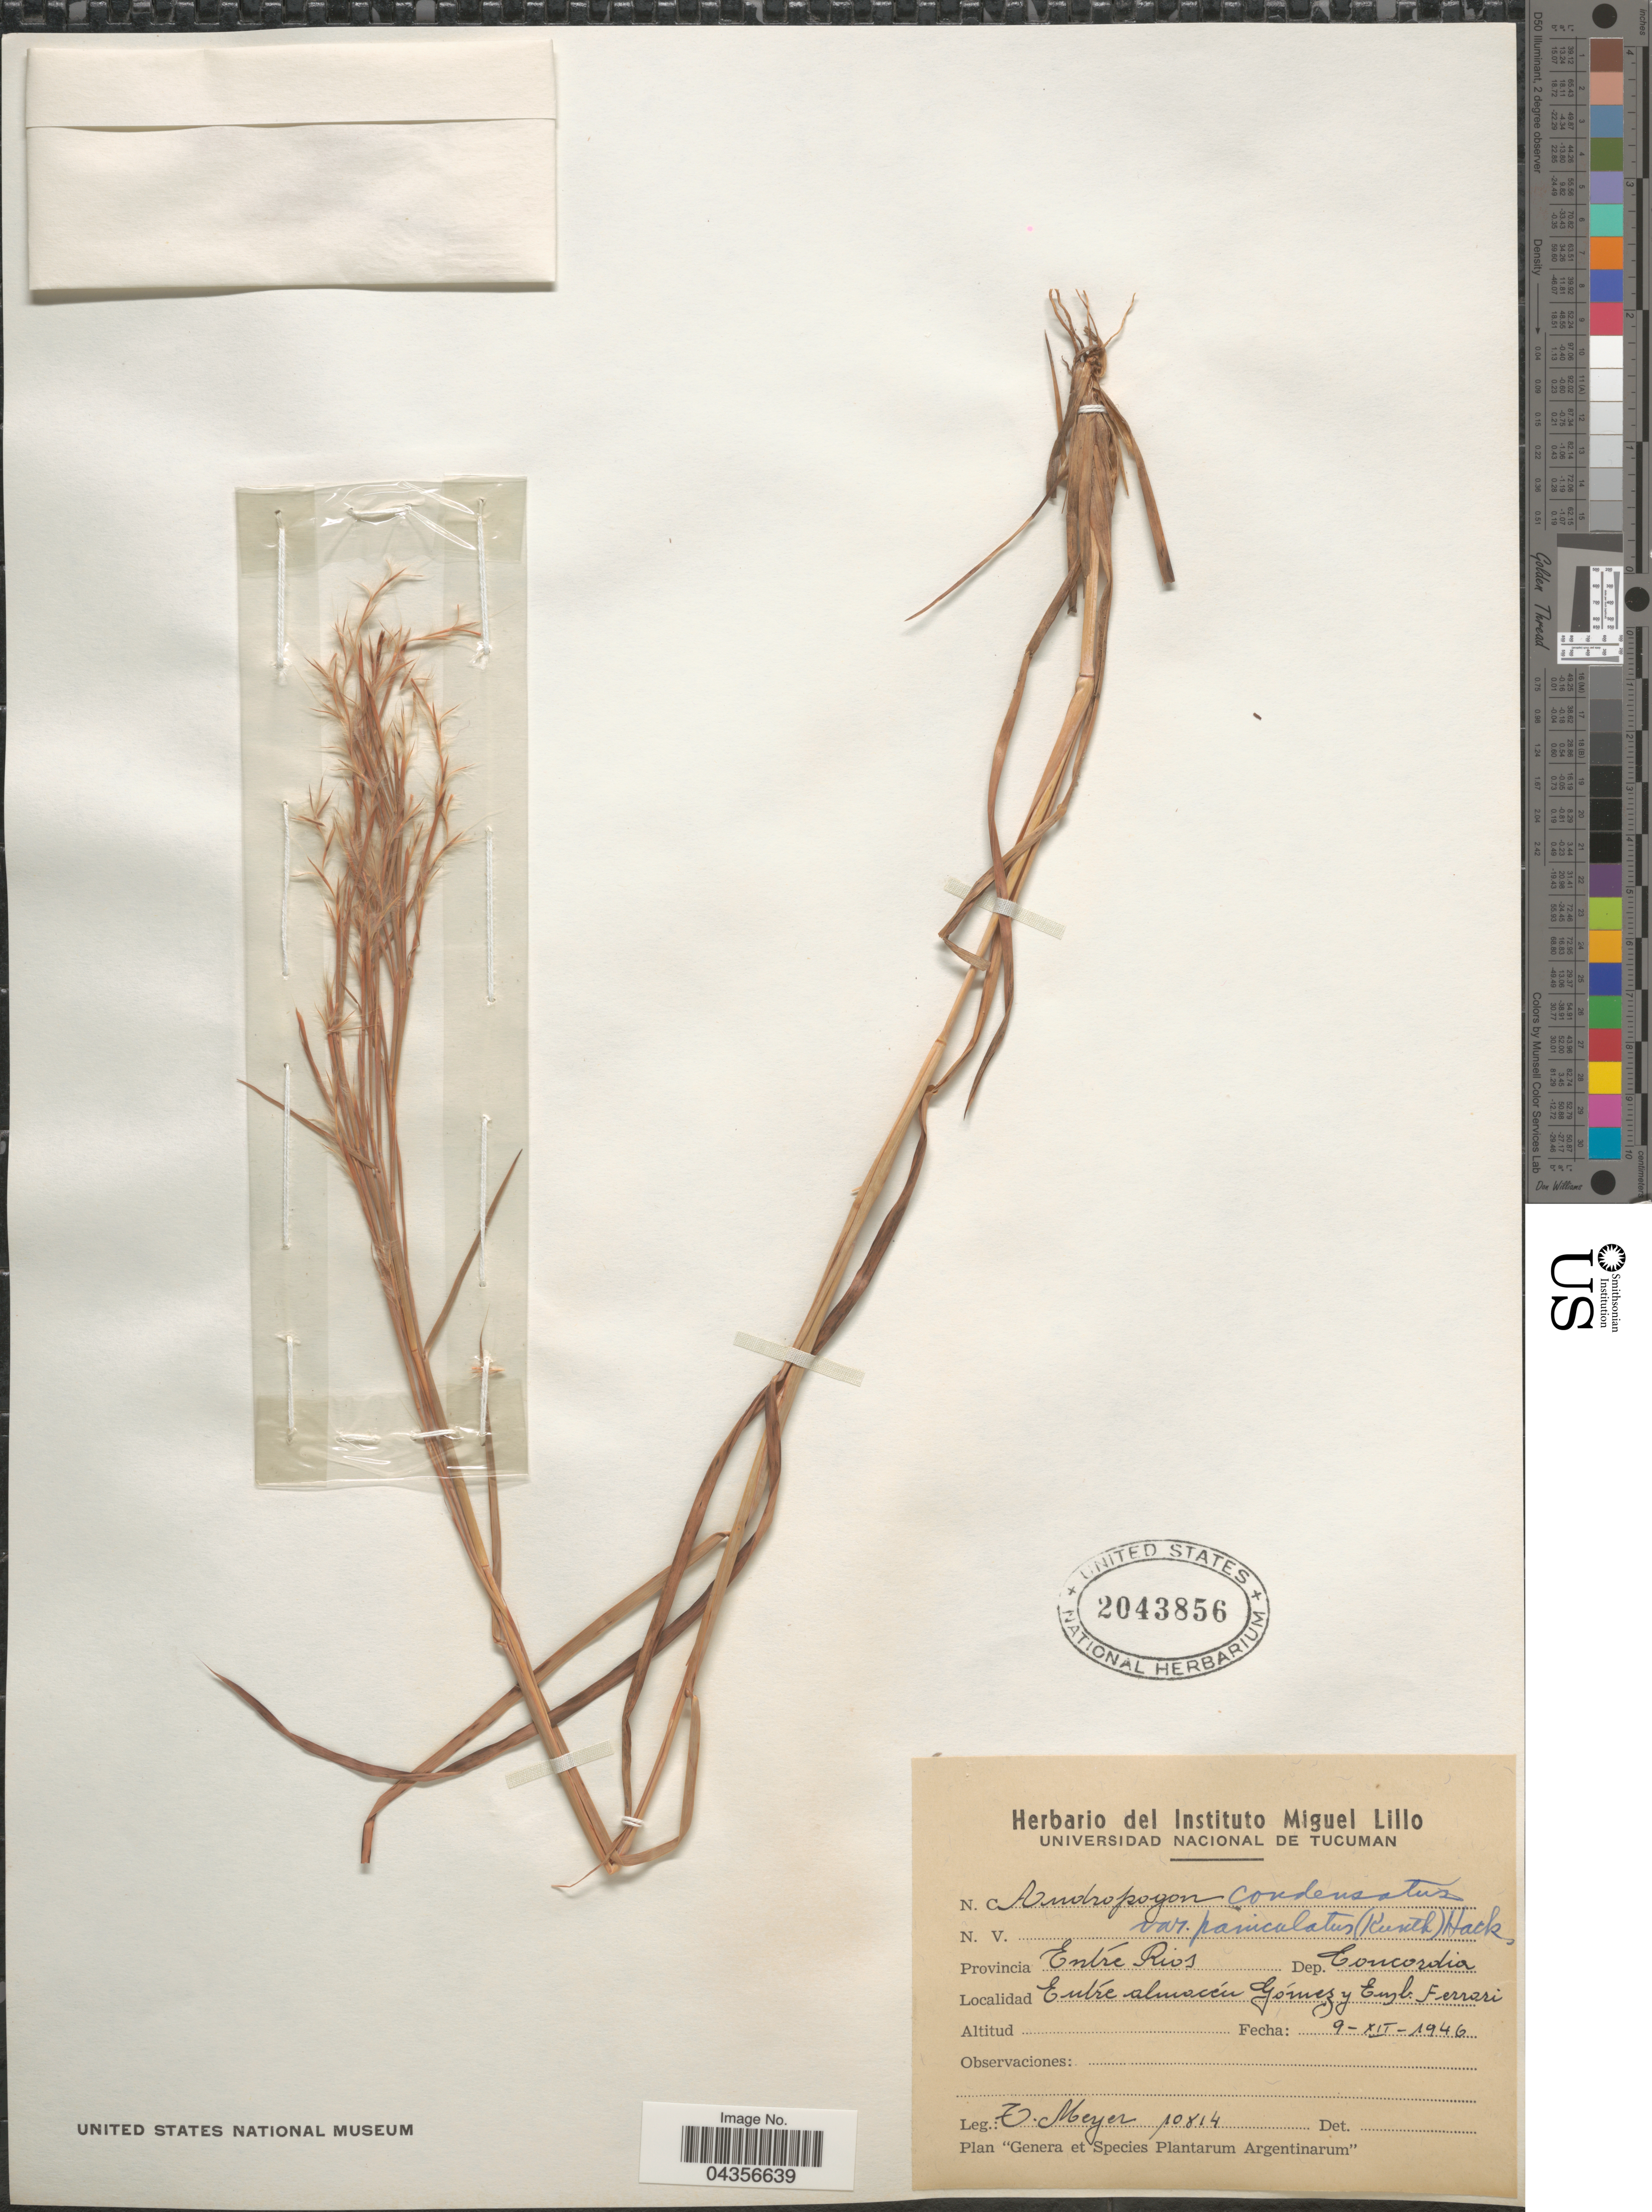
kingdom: Plantae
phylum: Tracheophyta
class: Liliopsida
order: Poales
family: Poaceae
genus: Schizachyrium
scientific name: Schizachyrium microstachyum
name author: (Desv. ex Ham.) Roseng. et al.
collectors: E. Meyer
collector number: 10814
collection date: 1946-12-09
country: Argentina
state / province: Entre Rios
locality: Provincia Entre Rios. Dep. Concordia. Entre almacén Gómez y Emb. Ferrari.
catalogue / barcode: US 2043856